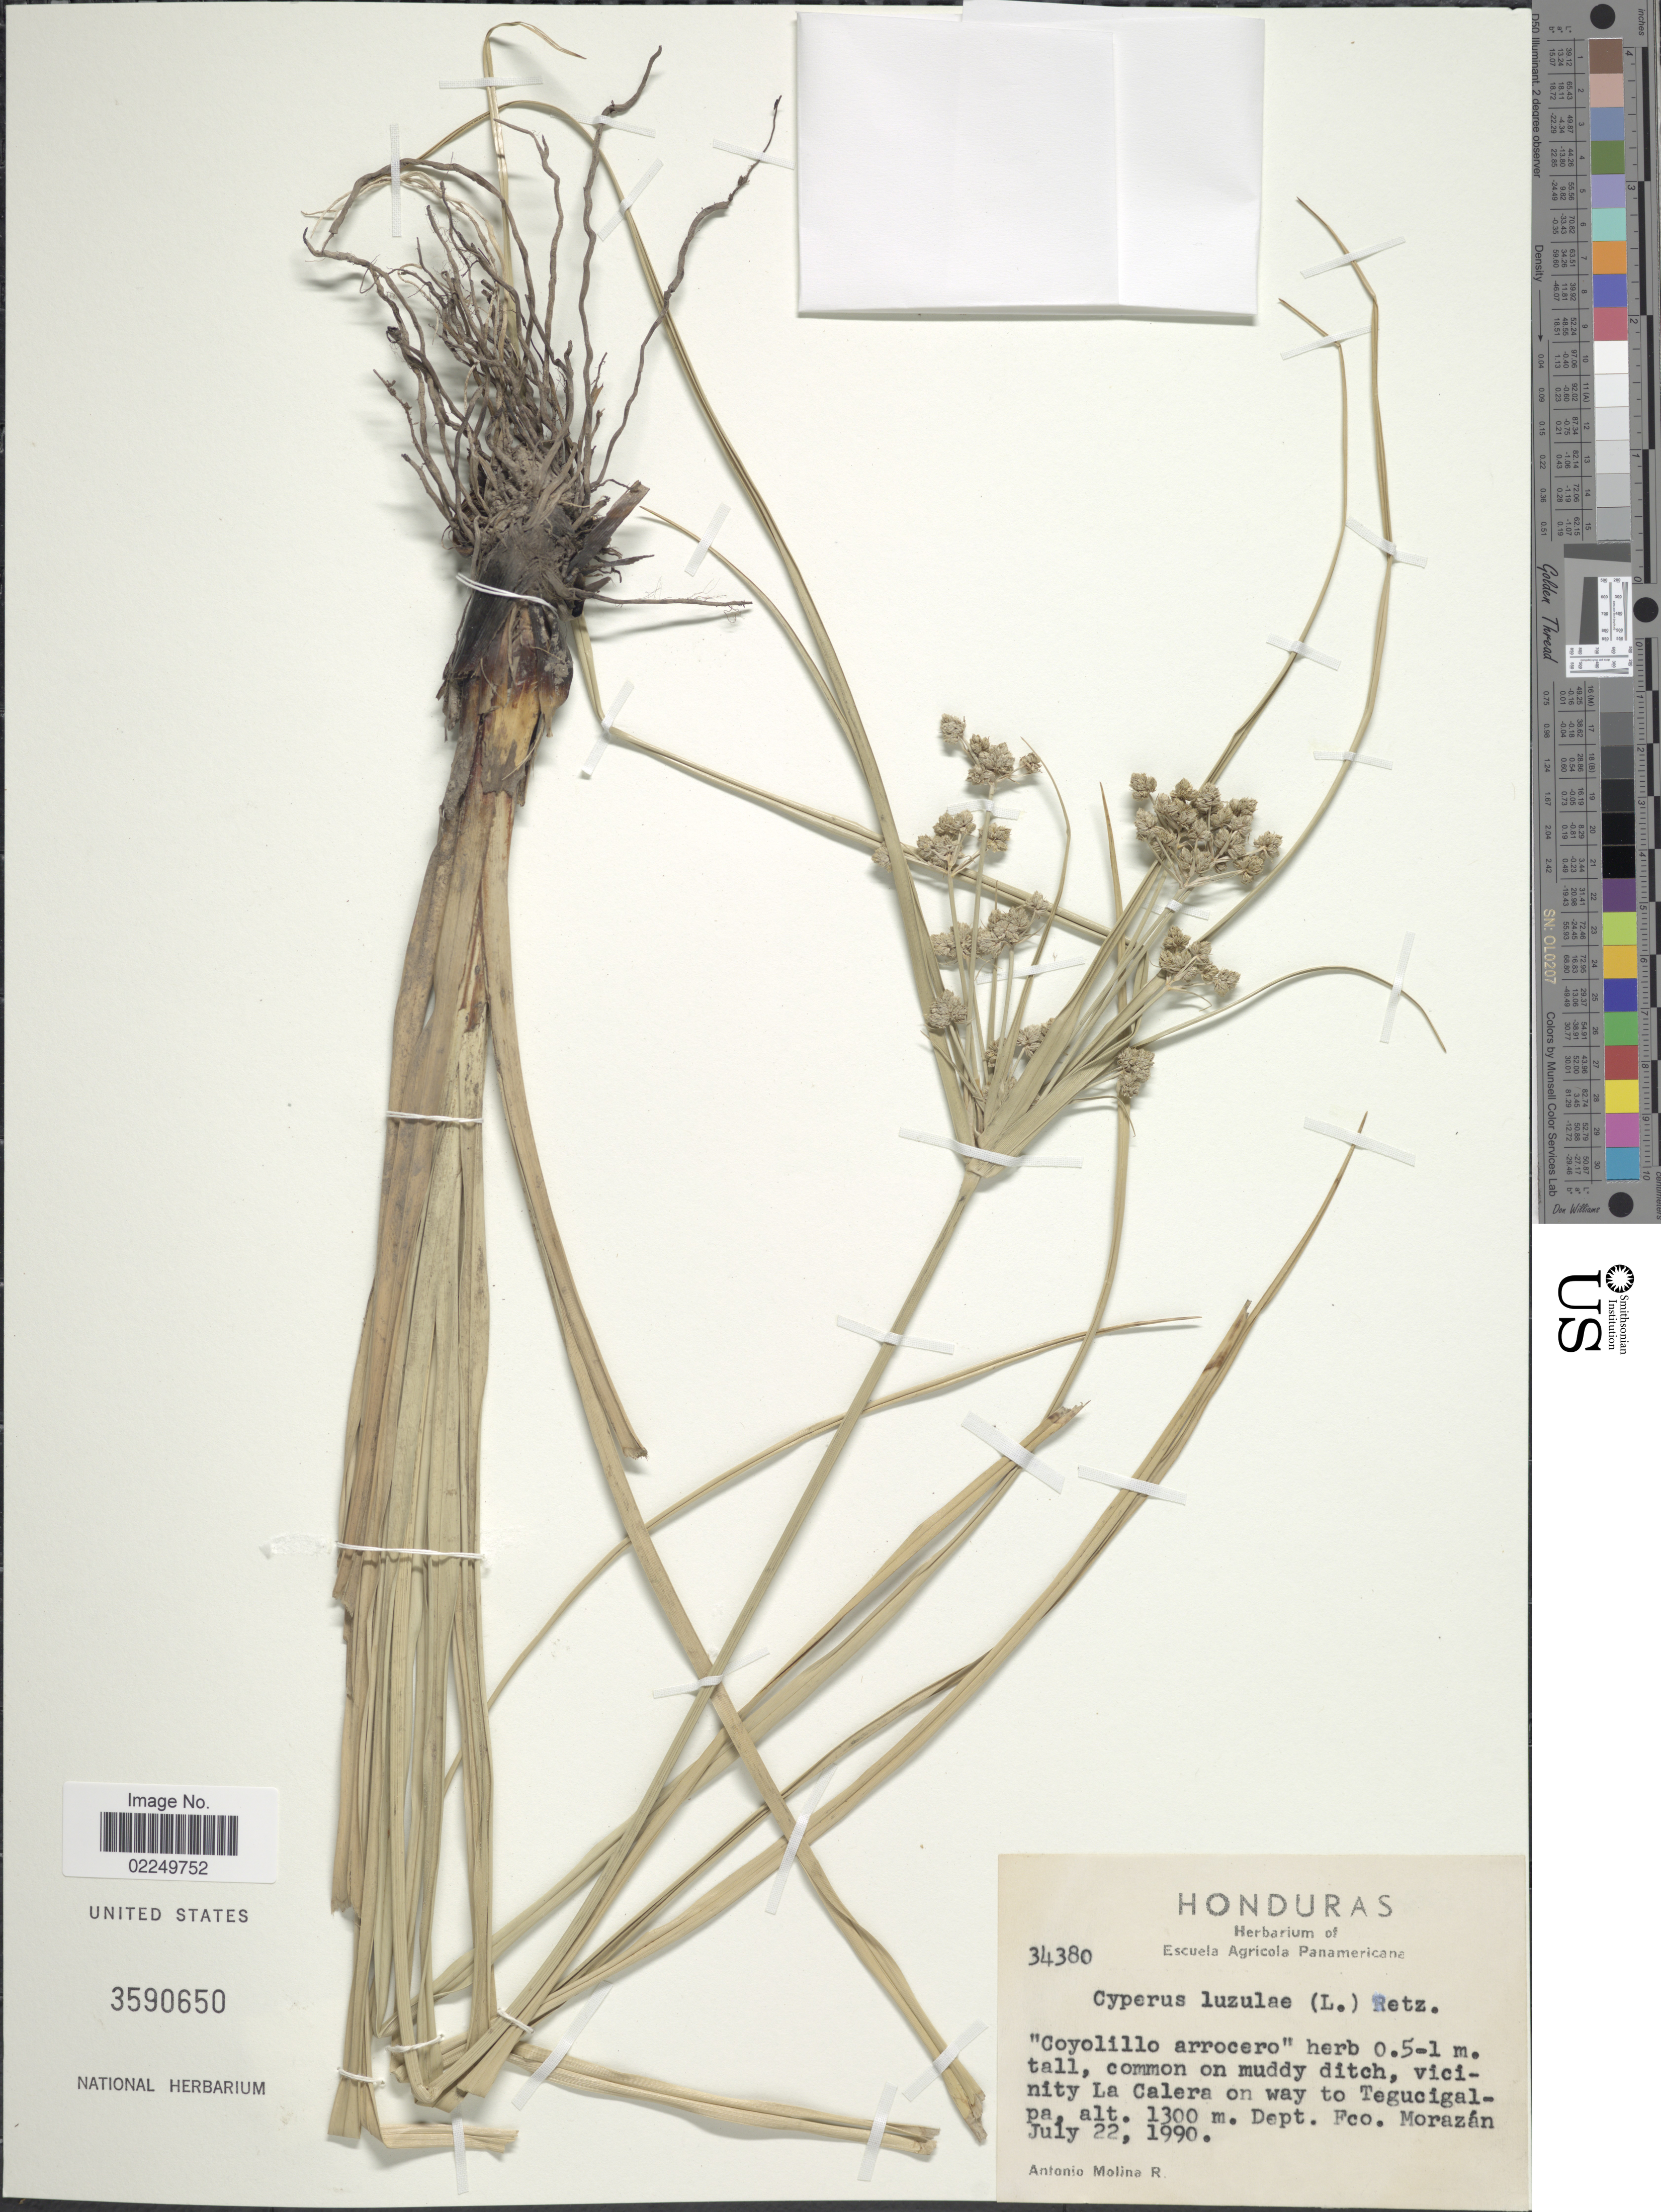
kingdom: Plantae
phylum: Tracheophyta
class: Liliopsida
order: Poales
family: Cyperaceae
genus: Cyperus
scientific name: Cyperus luzulae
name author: (L.) Rottb. ex Retz.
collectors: A. Molina R.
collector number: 34380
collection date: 1990-07-22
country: Honduras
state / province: Fco. Morazán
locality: Vicinity La Calera on way to Tegucigalpa, Dept. Fco. Morazan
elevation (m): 1300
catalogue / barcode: US 3590650